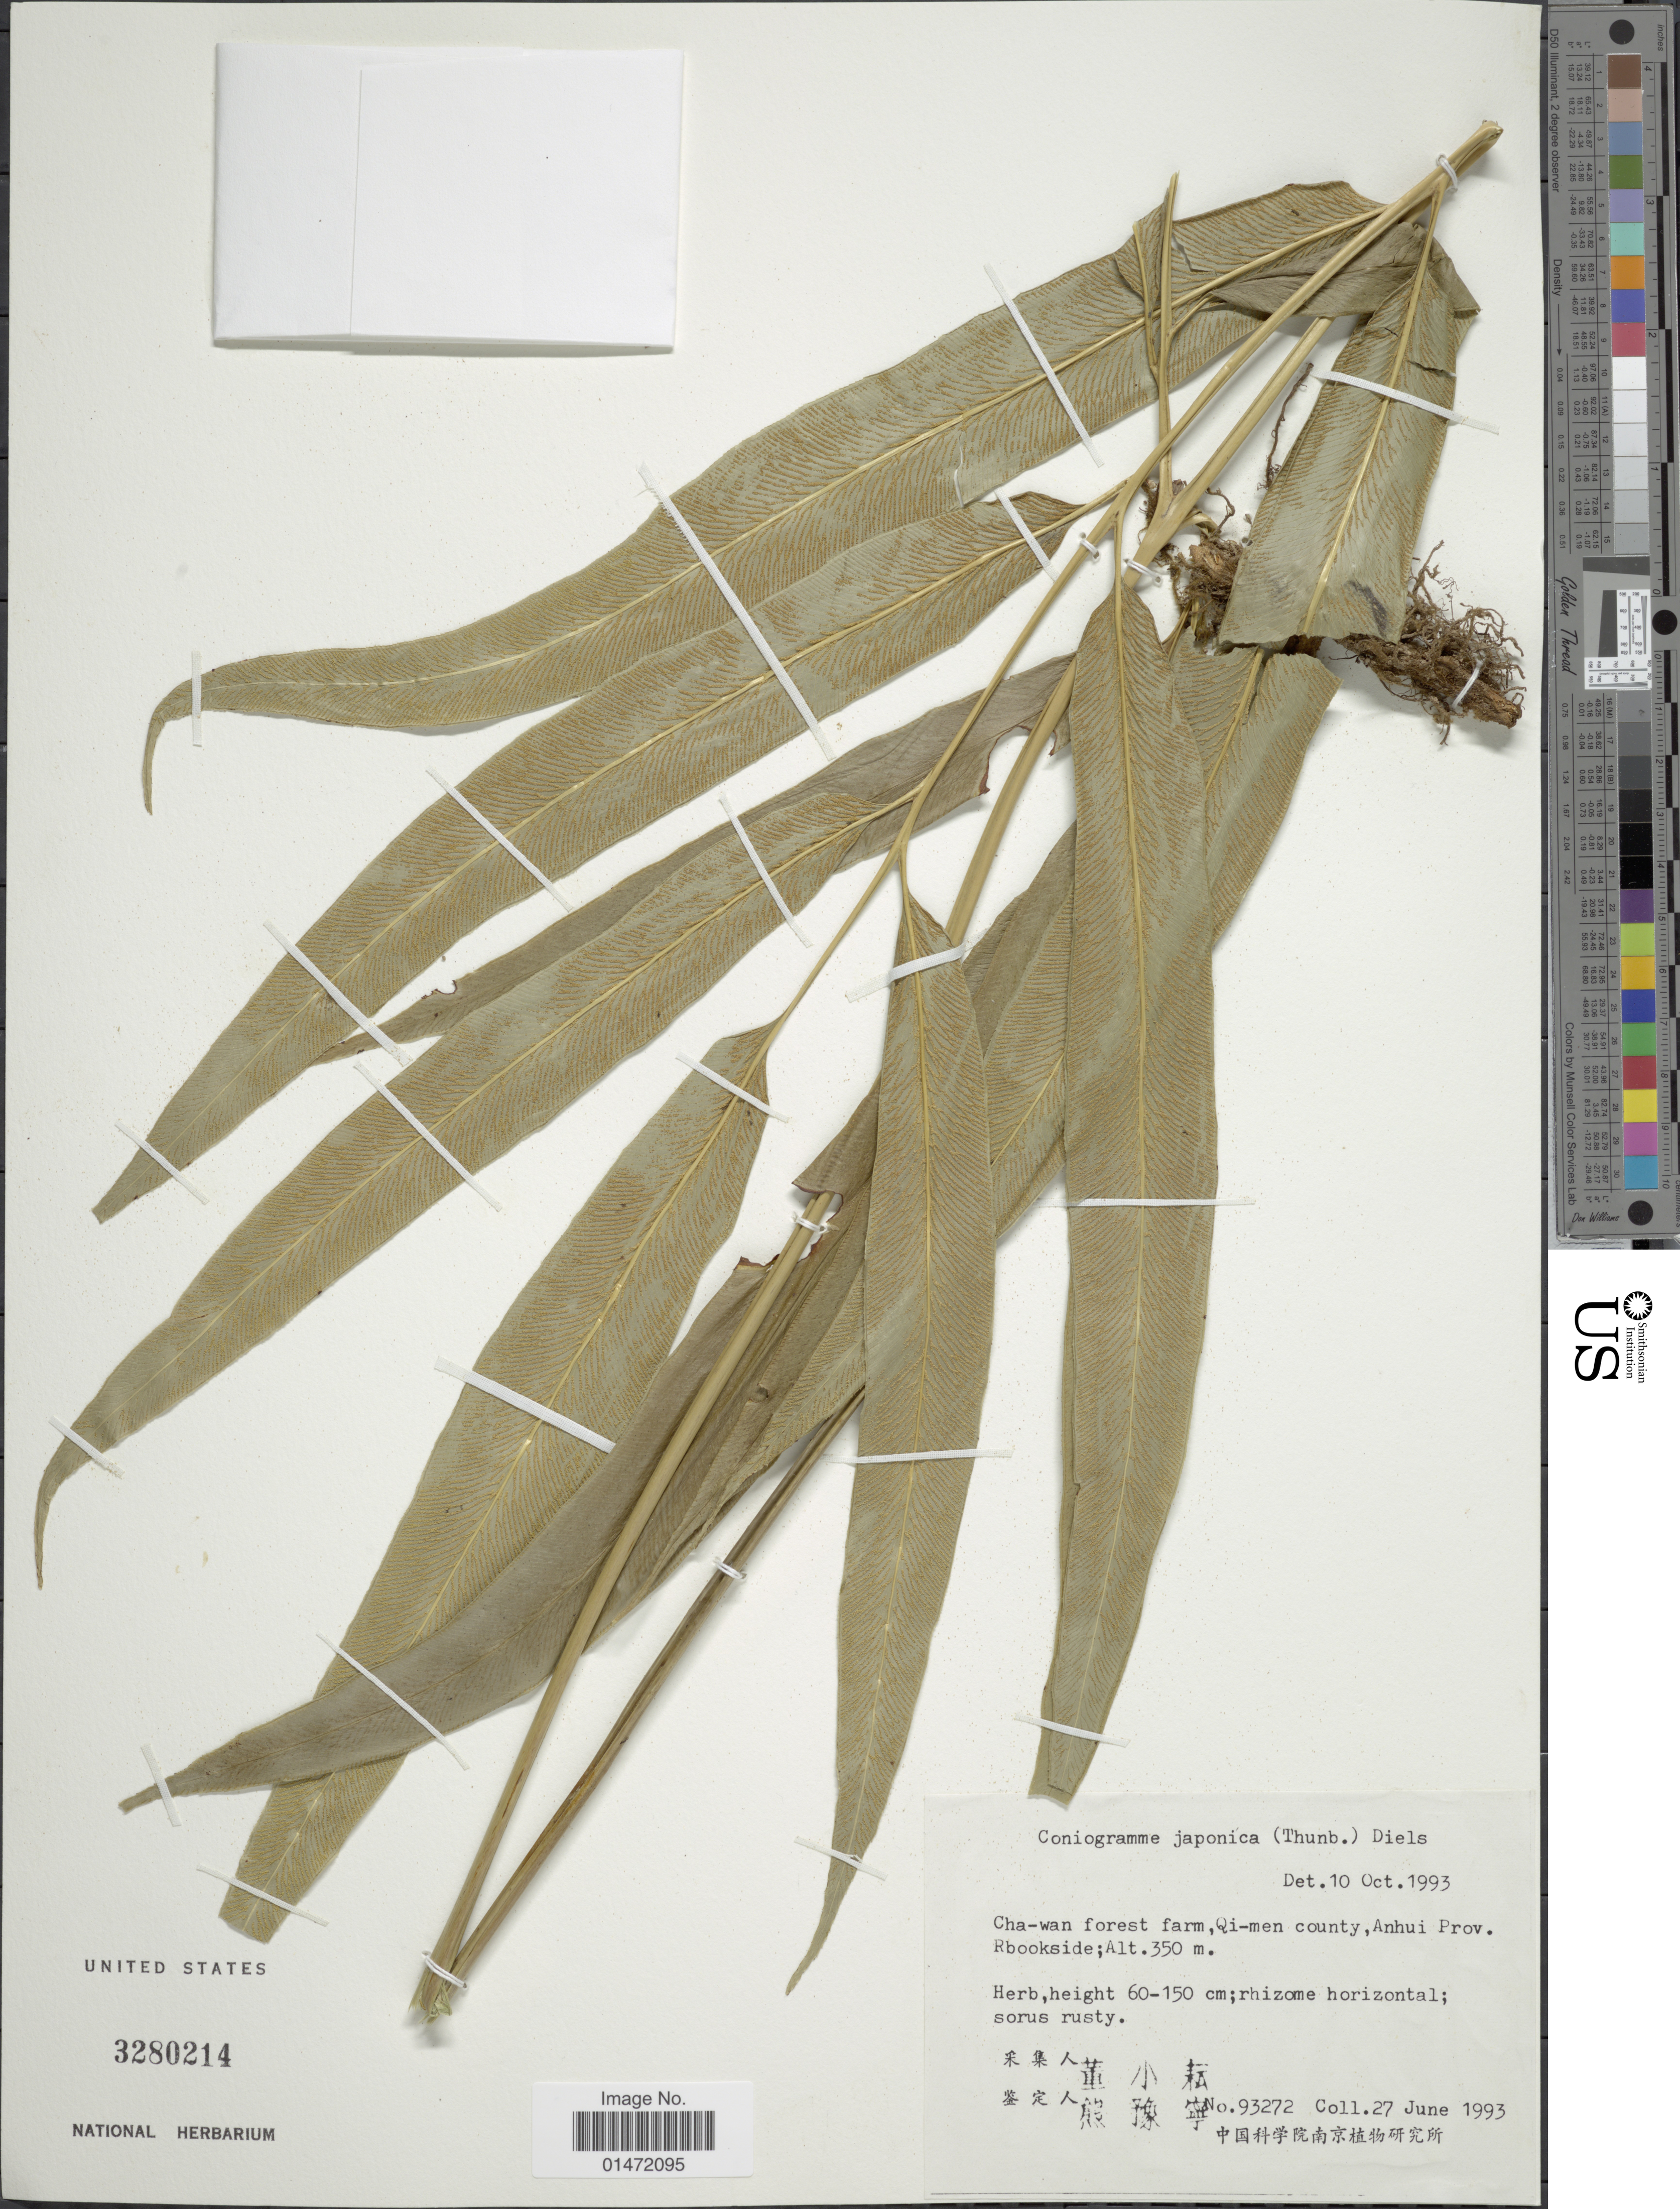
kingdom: Plantae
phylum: Tracheophyta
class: Polypodiopsida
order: Polypodiales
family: Pteridaceae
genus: Coniogramme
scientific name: Coniogramme japonica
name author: (Thunb. ex Murray) Diels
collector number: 93272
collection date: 1993-06-27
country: China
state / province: Anhui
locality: Cha-wan forest farm, Qi-men county, Rbookside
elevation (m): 350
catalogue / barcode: US 3280214